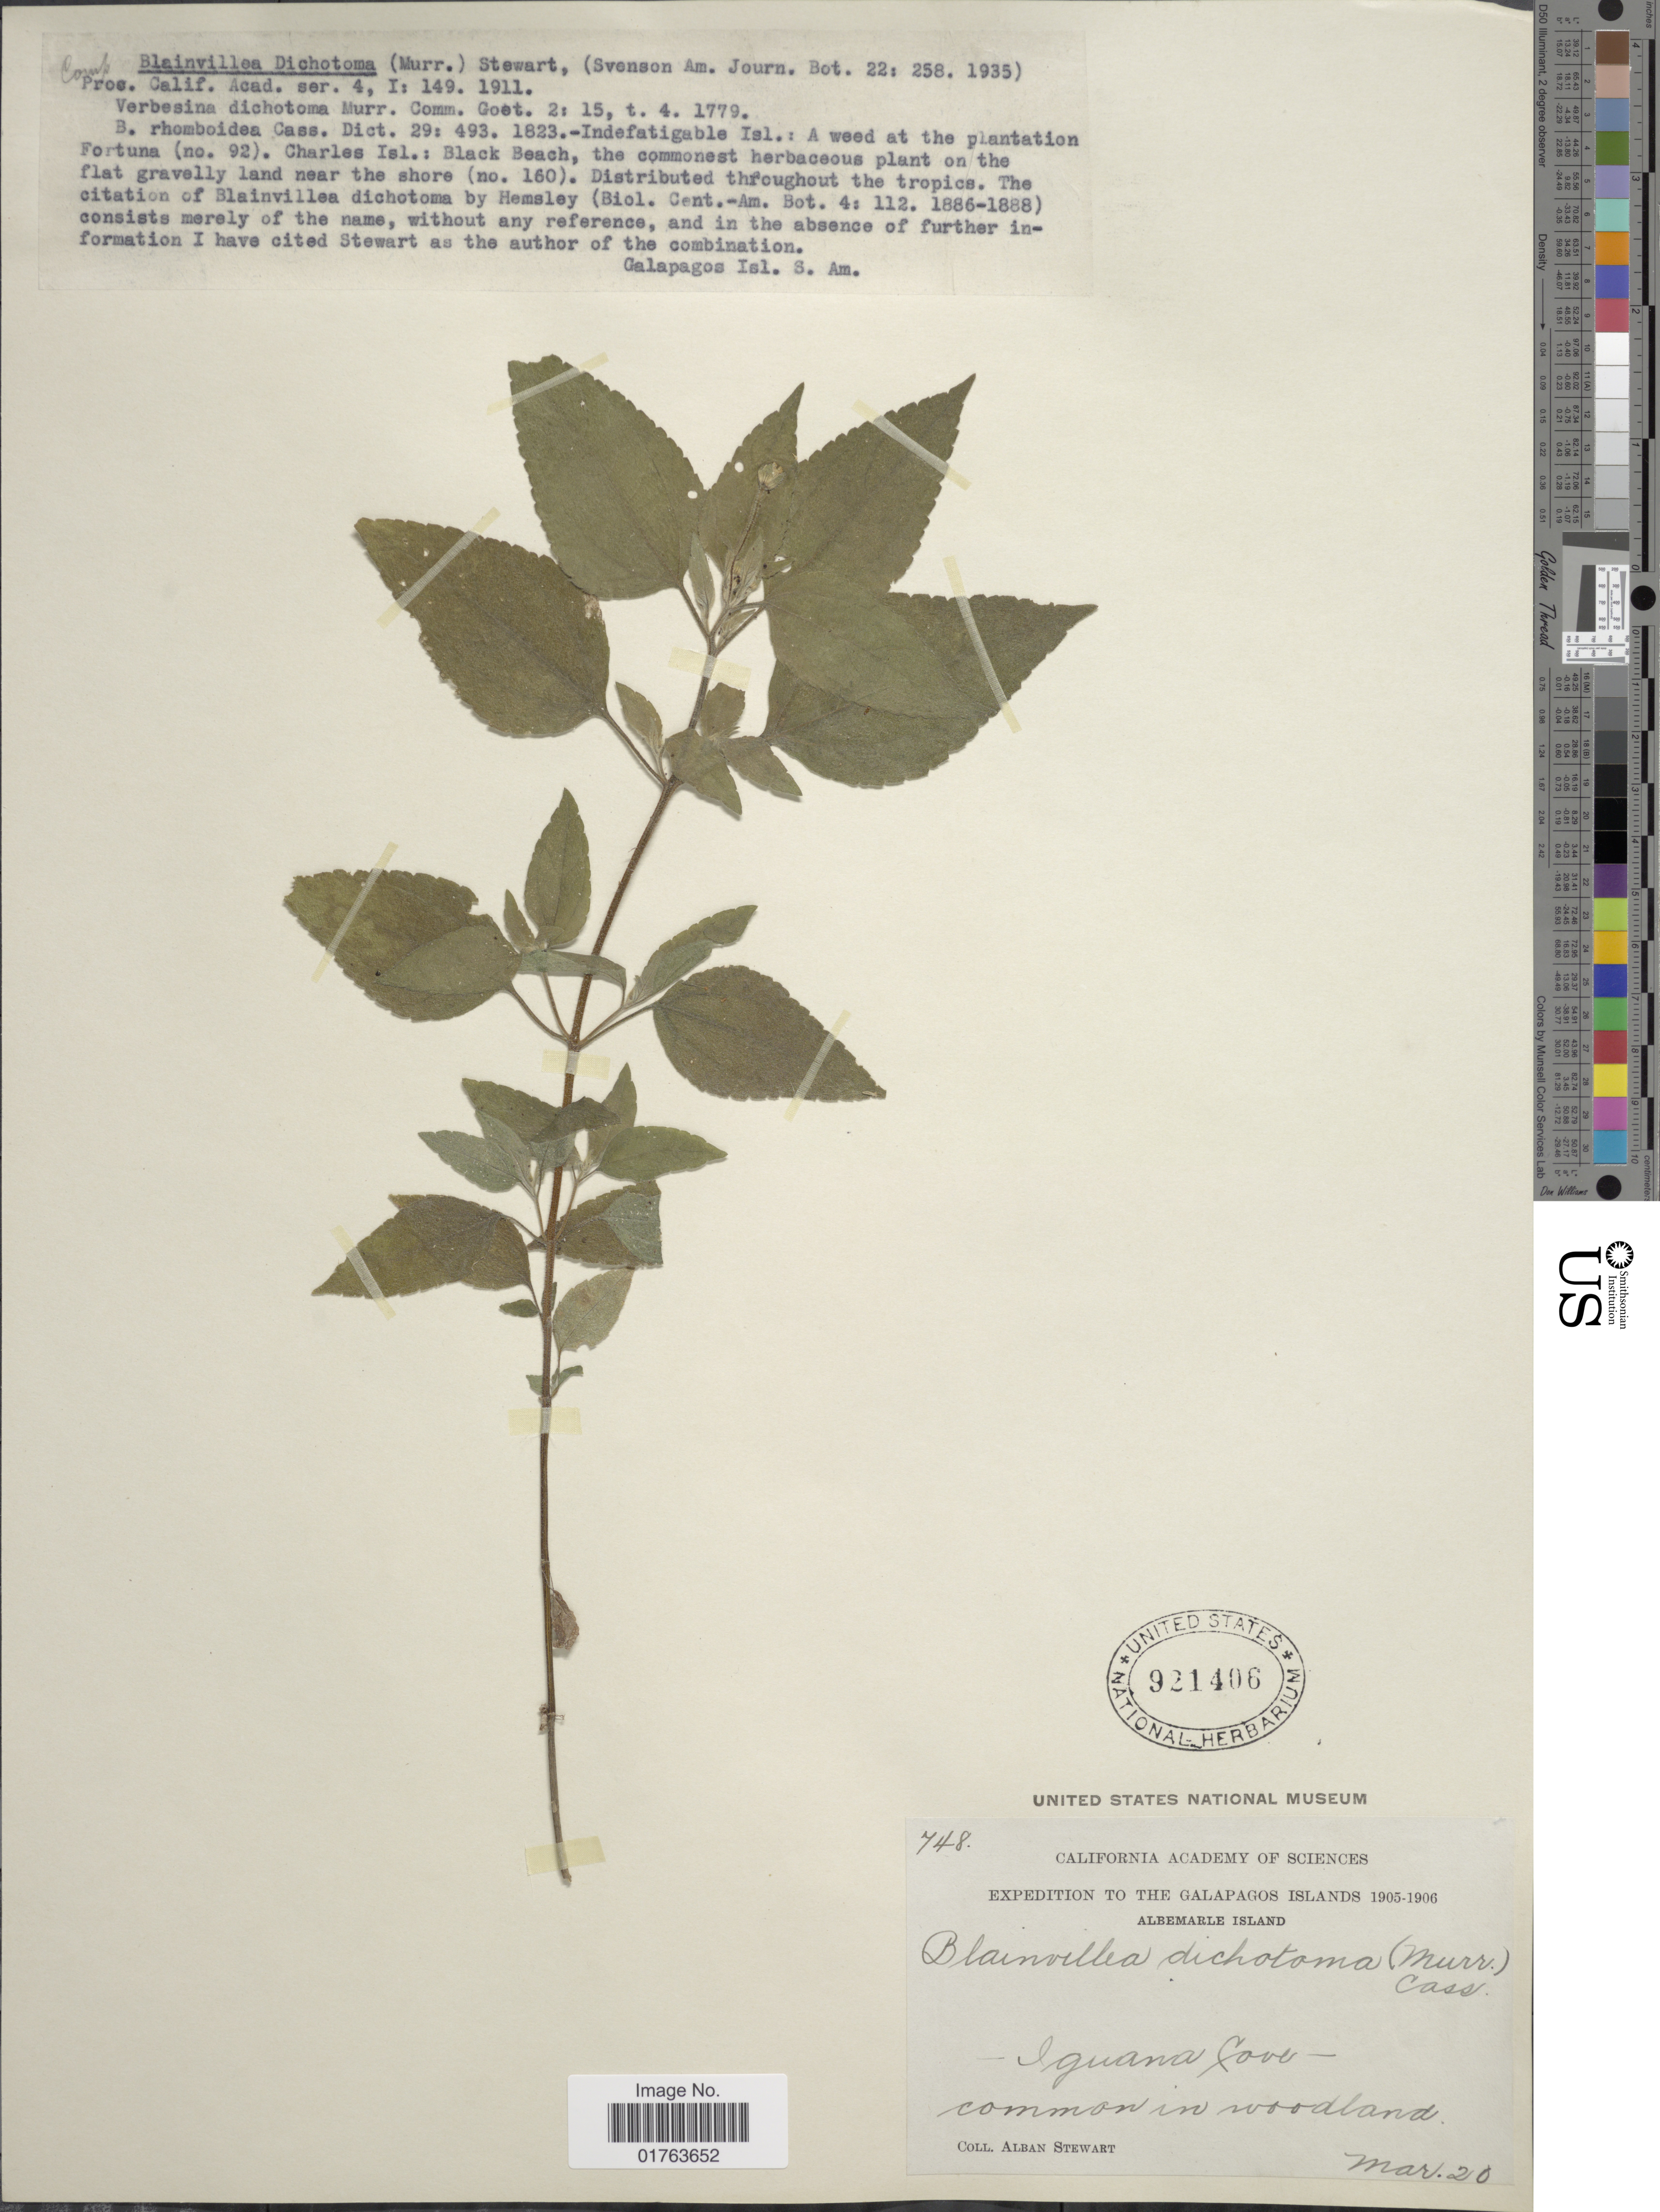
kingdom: Plantae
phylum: Tracheophyta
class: Magnoliopsida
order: Asterales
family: Asteraceae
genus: Blainvillea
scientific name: Blainvillea dichotoma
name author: Cass.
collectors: A. Stewart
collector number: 748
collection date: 1905-03-20/1906-03-20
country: Ecuador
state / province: Colón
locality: The Galapos Islands, Albemarie Island, Iguana Cove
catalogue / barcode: US 921406